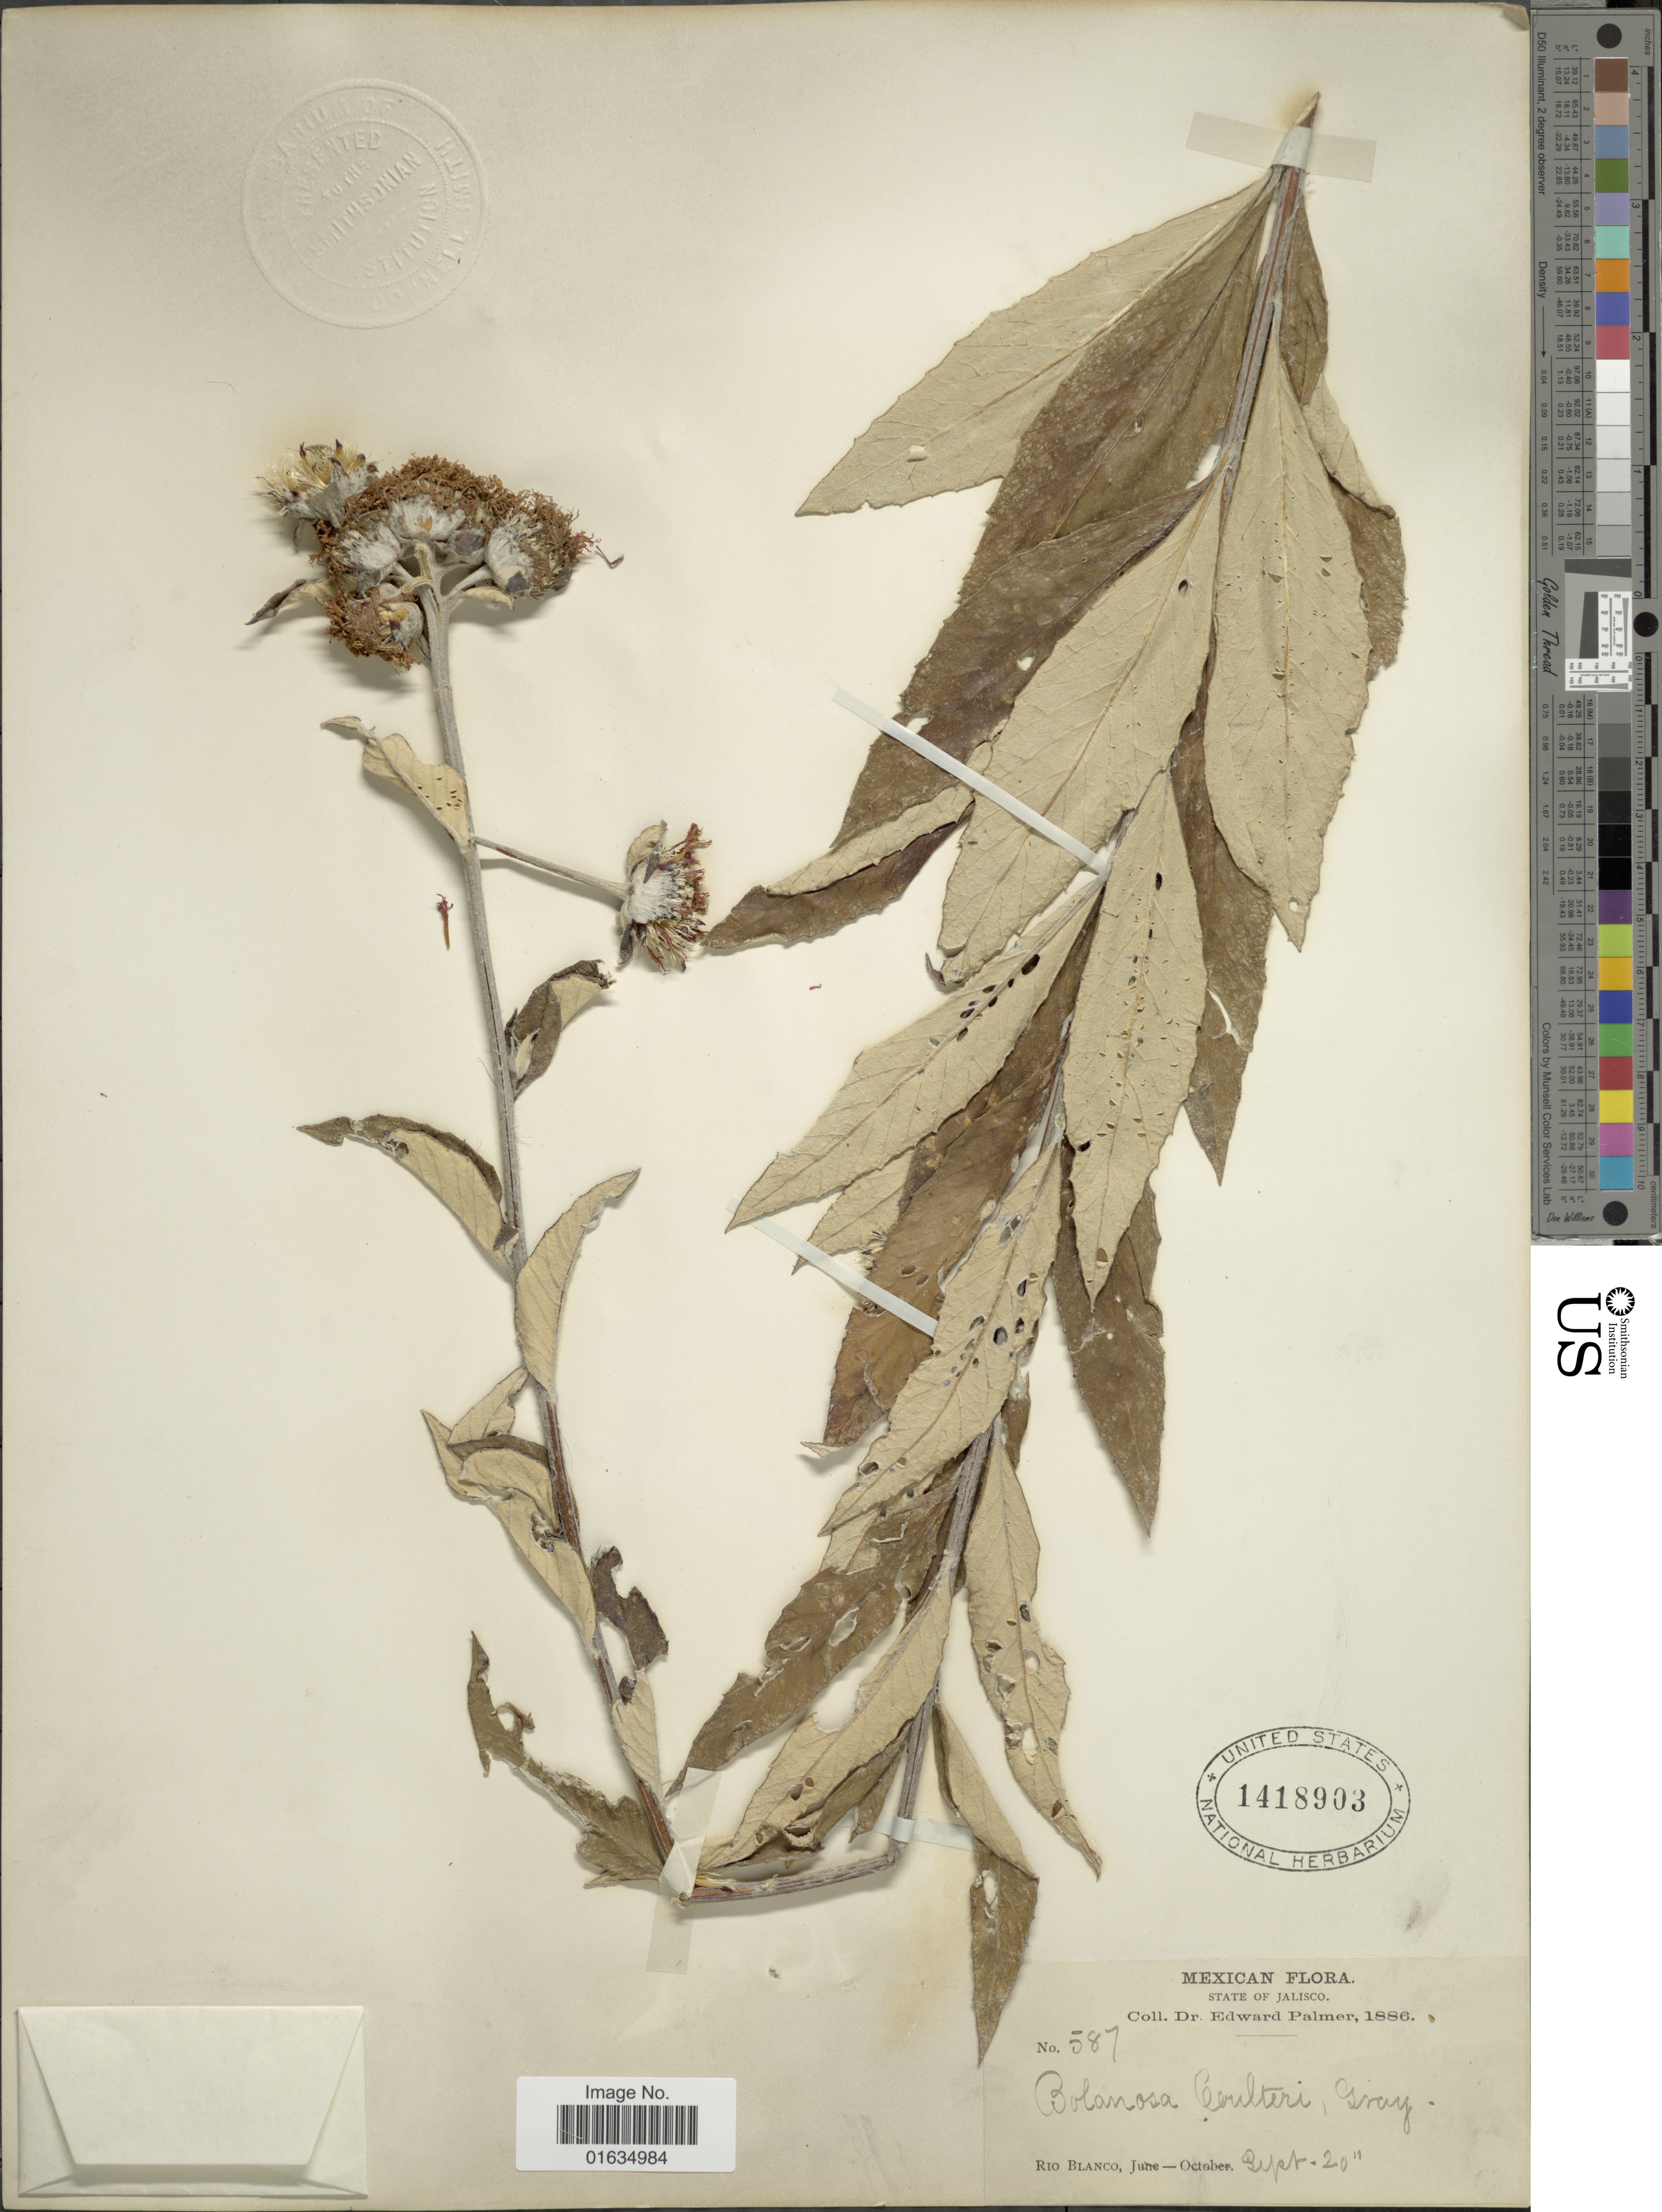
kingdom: Plantae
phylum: Tracheophyta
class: Magnoliopsida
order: Asterales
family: Asteraceae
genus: Bolanosa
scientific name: Bolanosa coulteri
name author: A. Gray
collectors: E. Palmer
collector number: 587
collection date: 1886-09-20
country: Mexico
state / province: Jalisco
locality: State of Jalisco, Rio Blanco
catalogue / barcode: US 1418903